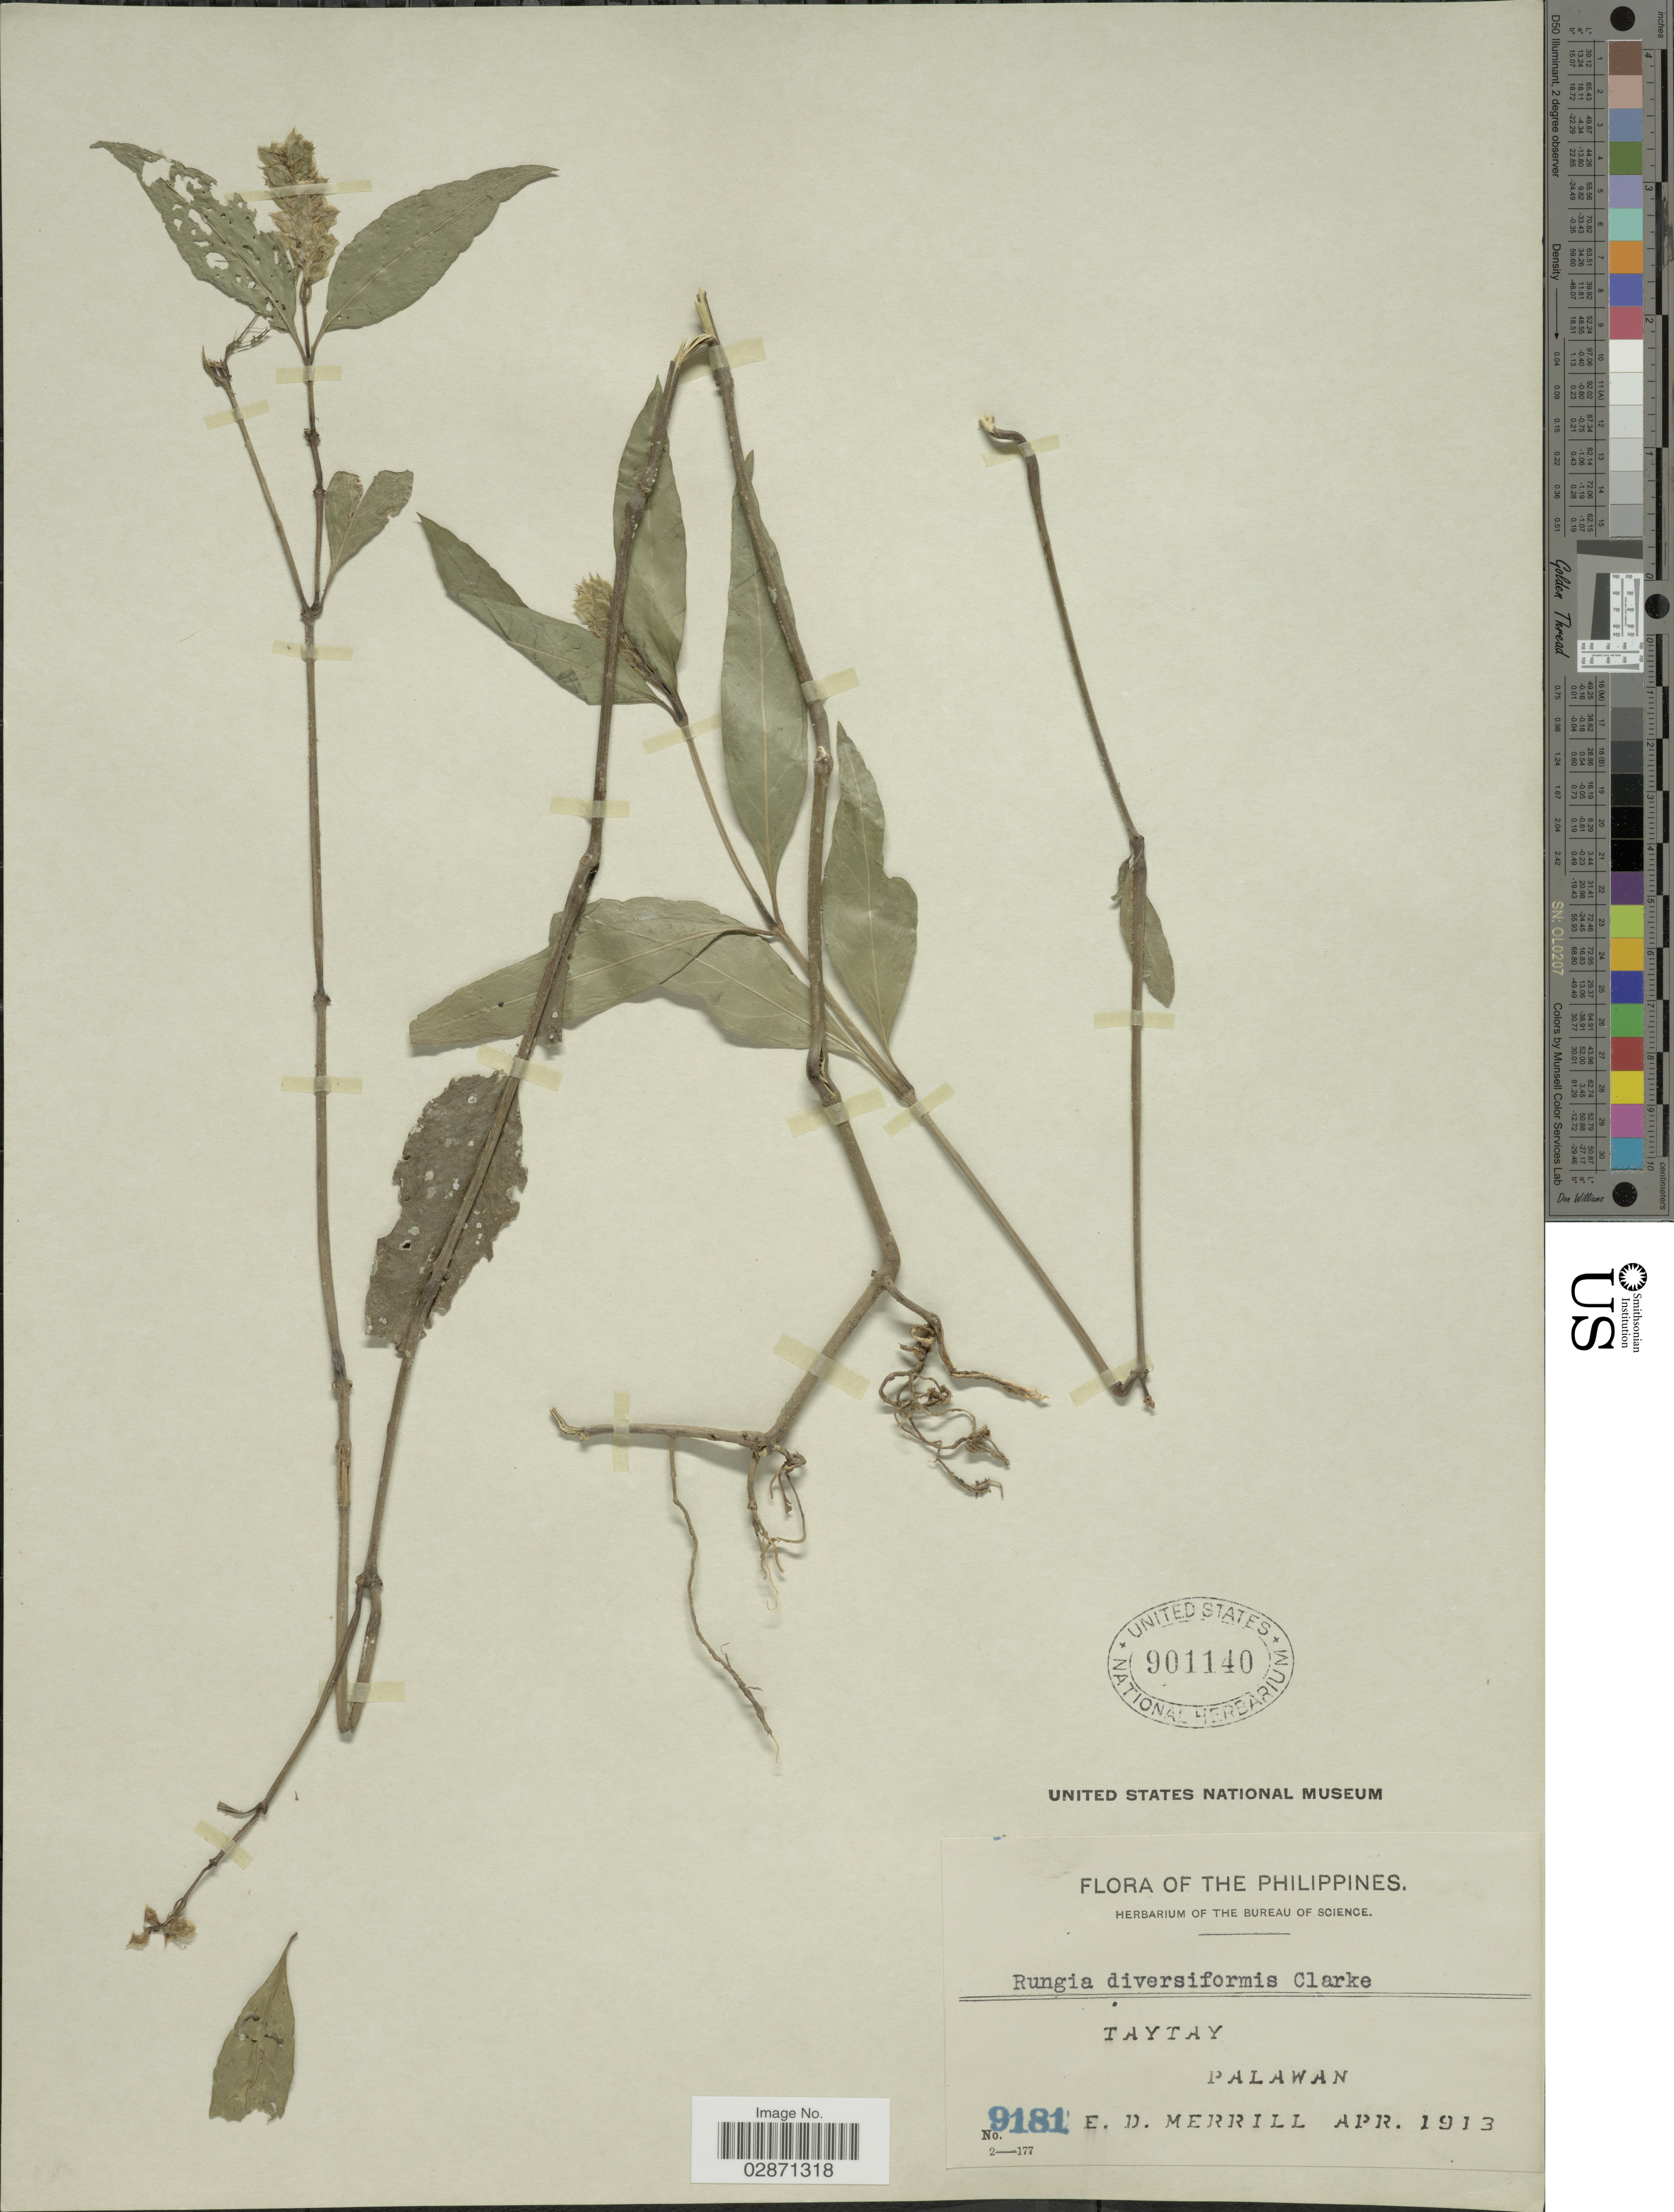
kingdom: Plantae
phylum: Tracheophyta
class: Magnoliopsida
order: Lamiales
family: Acanthaceae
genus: Rungia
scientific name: Rungia diversiformis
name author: Nees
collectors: E. D. Merrill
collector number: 9181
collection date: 1913-04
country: Philippines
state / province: Mimaropa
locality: Taytay. Palawan.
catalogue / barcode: US 901140